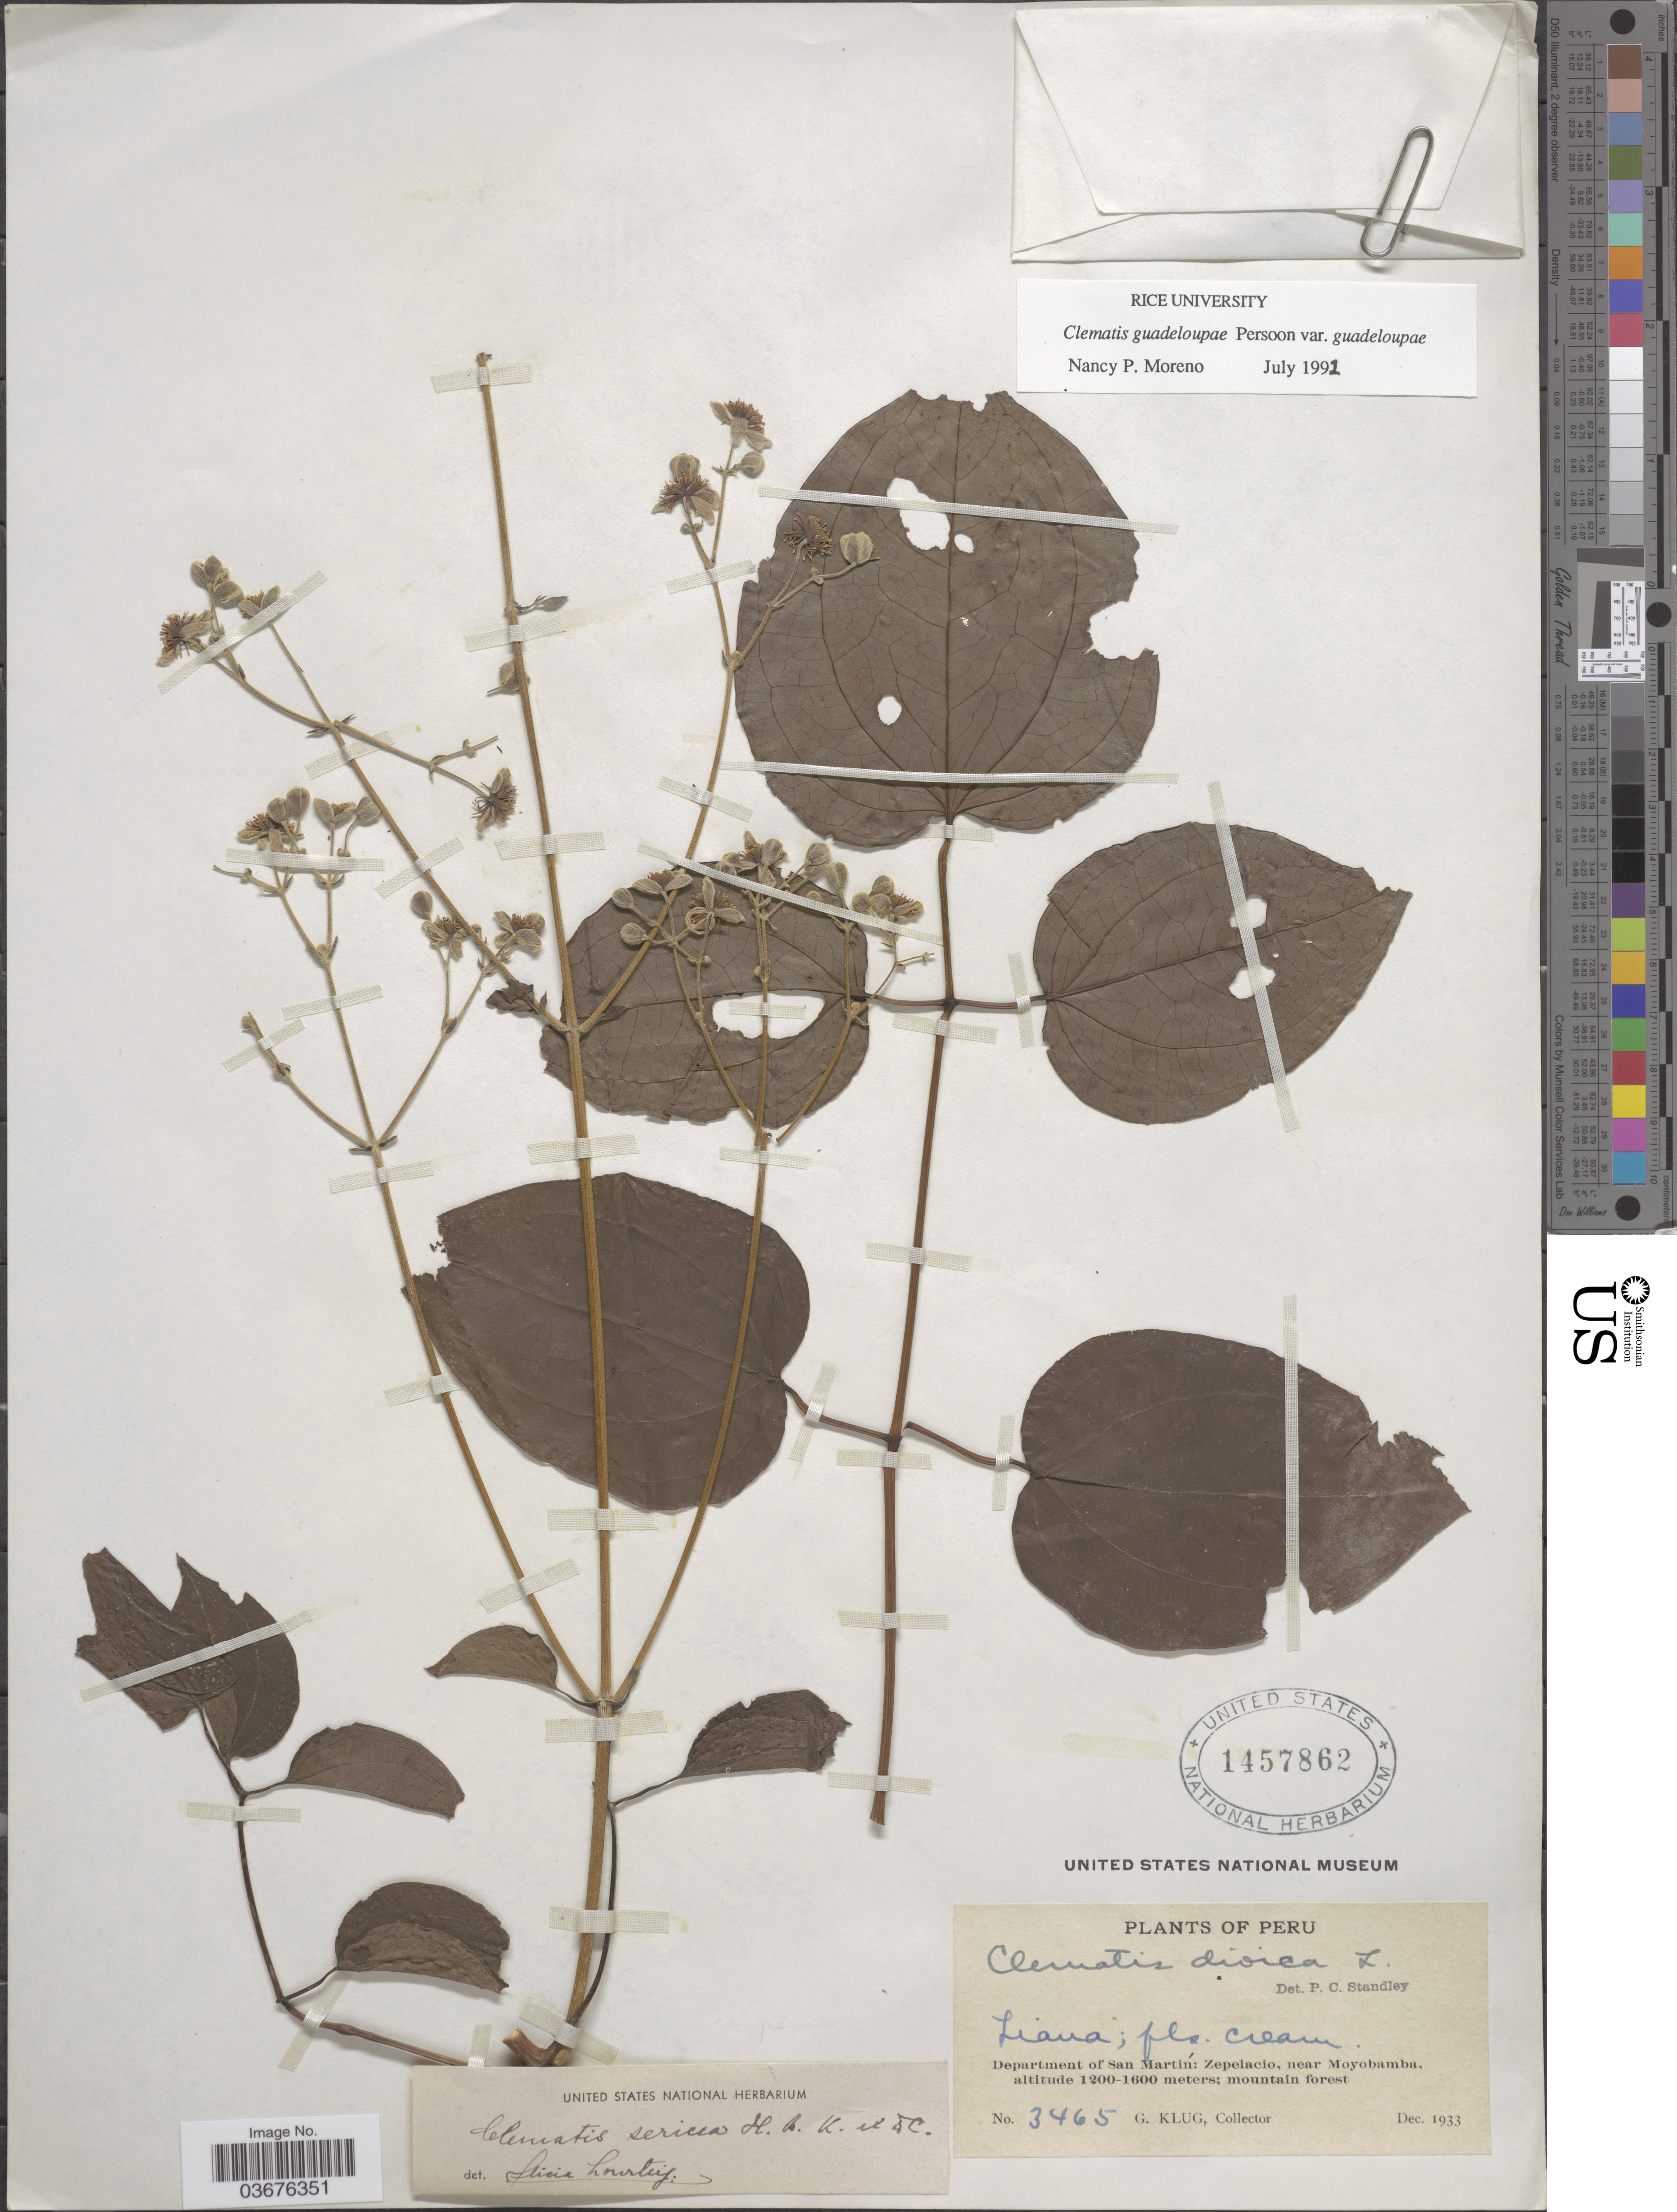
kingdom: Plantae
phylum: Tracheophyta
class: Magnoliopsida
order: Ranunculales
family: Ranunculaceae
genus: Clematis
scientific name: Clematis guadeloupae var. guadeloupae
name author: Pers.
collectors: G. Klug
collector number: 3465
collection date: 1933-12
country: Peru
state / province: San Martín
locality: Department of San Martín: Zepelacio, near Moyobamba.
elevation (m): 1200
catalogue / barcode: US 1457862